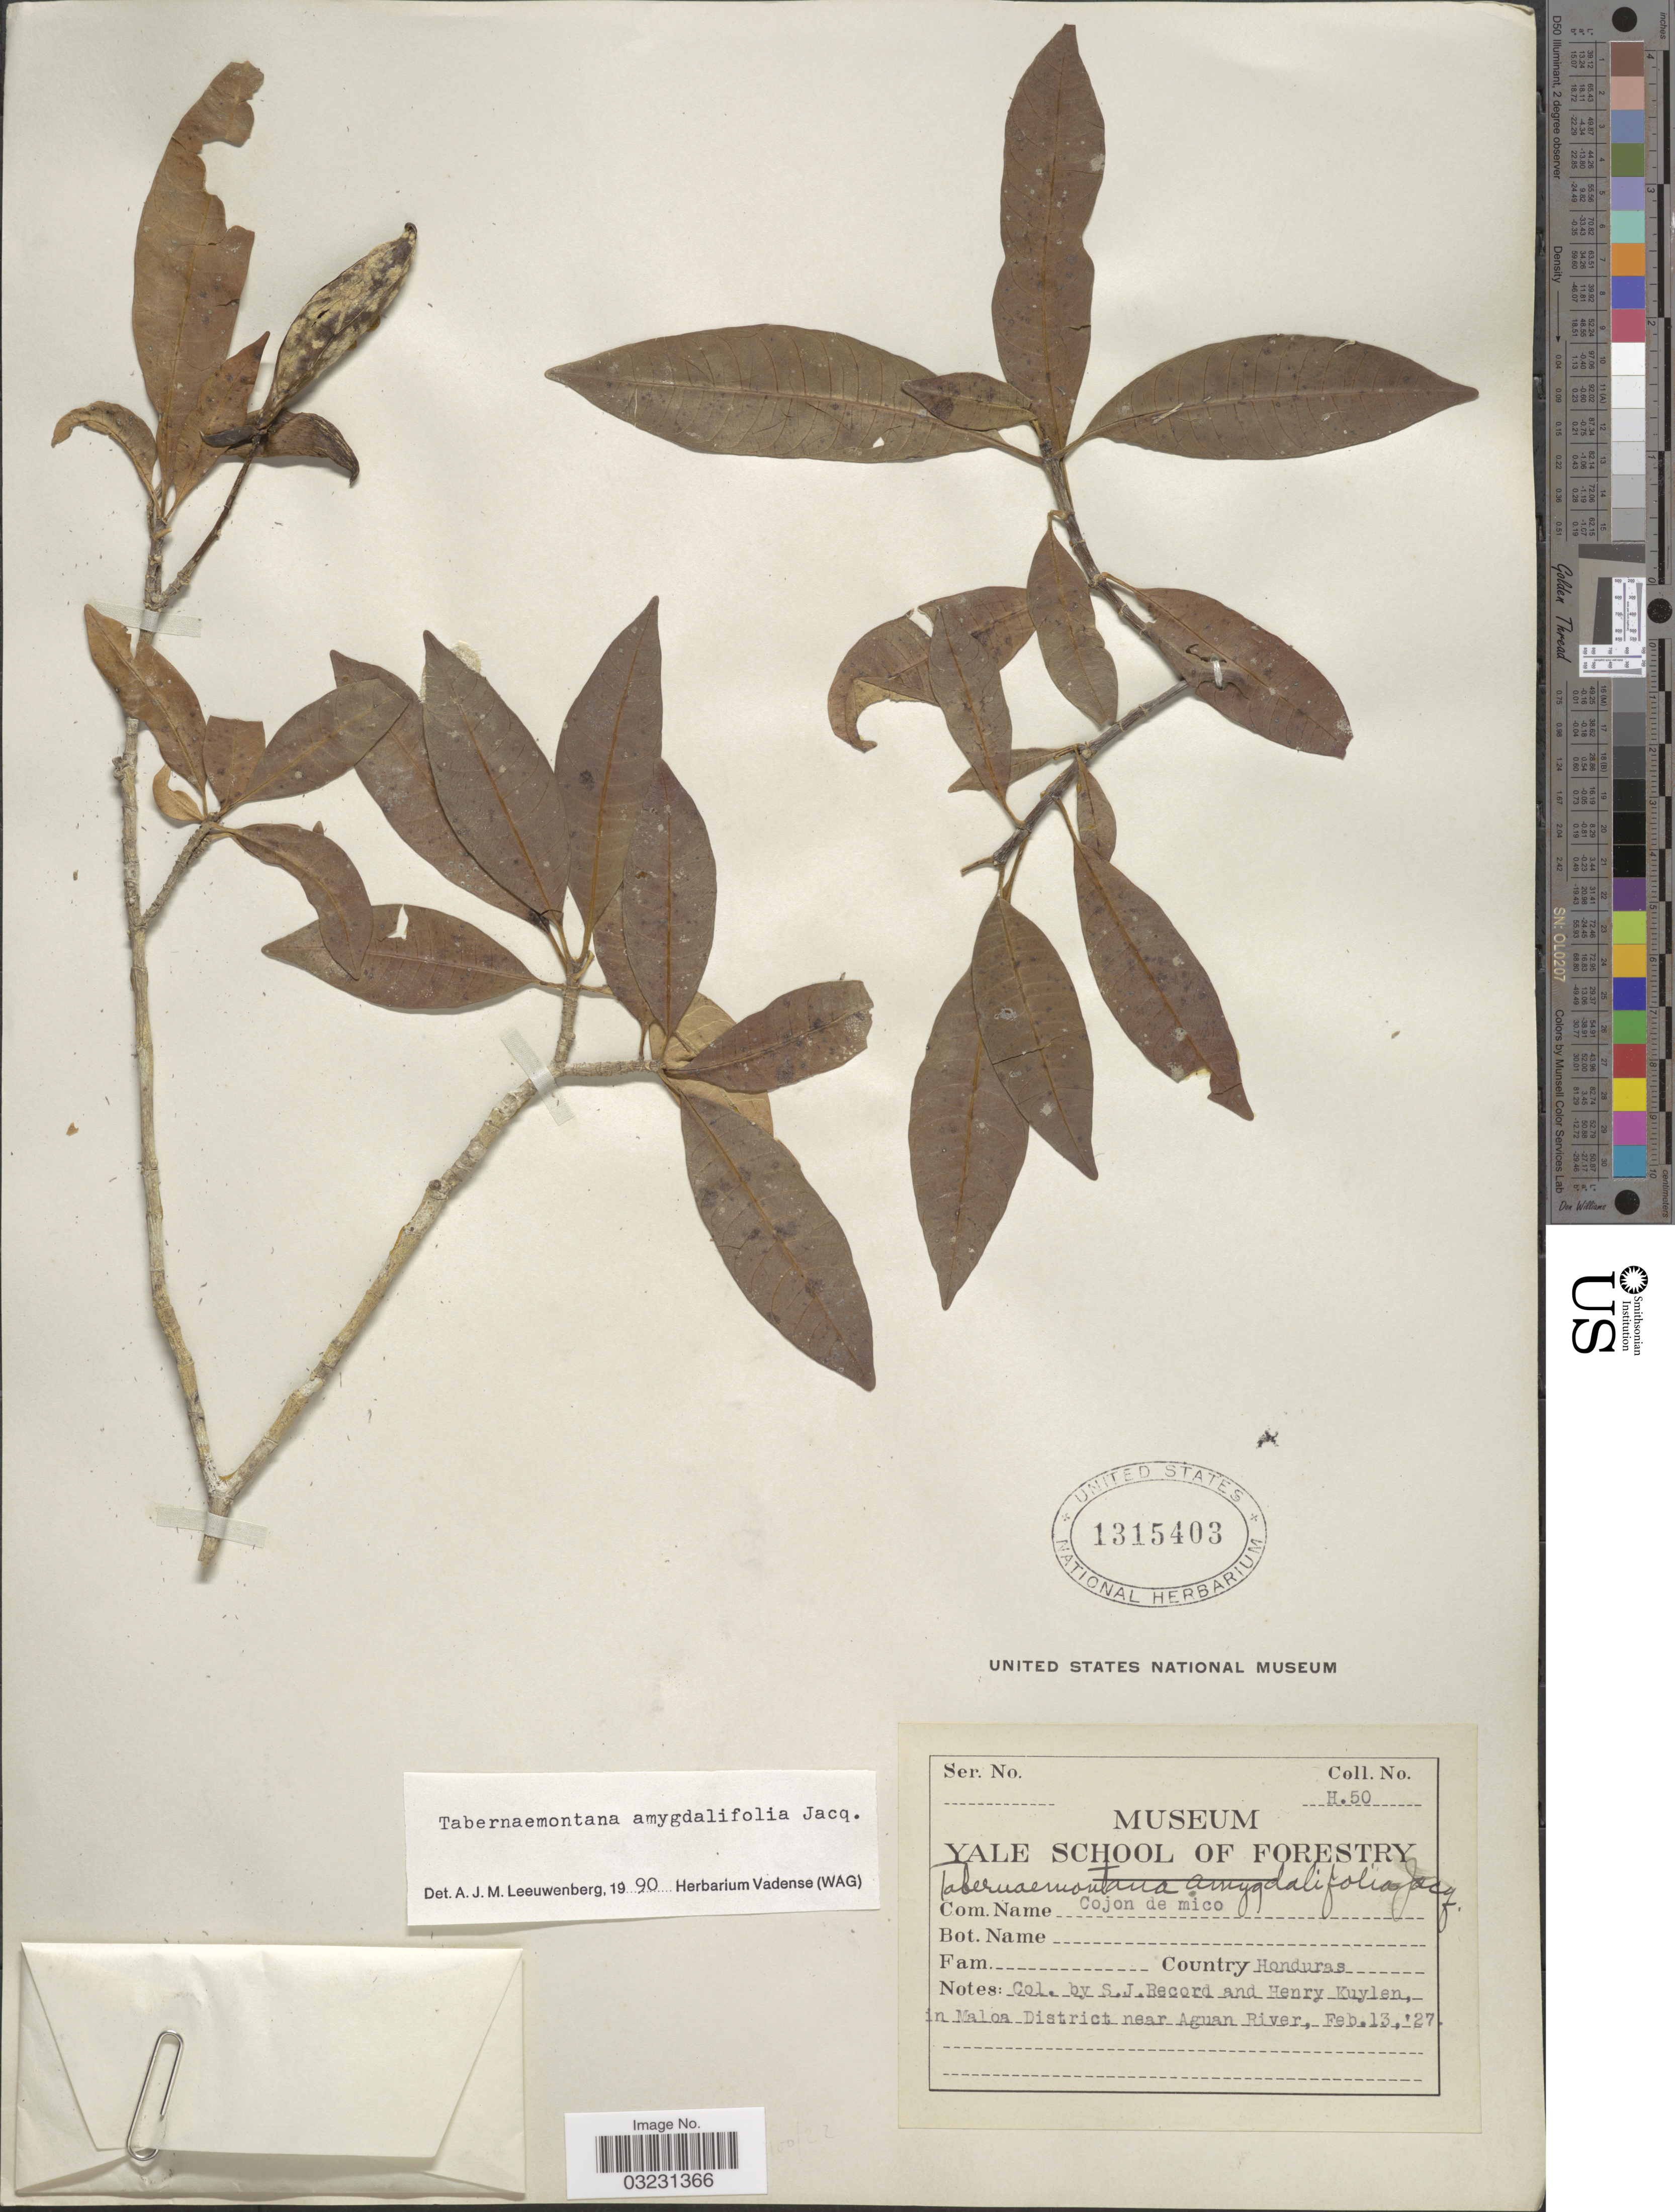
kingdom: Plantae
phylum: Tracheophyta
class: Magnoliopsida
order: Gentianales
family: Apocynaceae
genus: Tabernaemontana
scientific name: Tabernaemontana amygdalifolia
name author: Jacq.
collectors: S. J. Record & H. Kuylen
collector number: H50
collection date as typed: Transcribed d/m/y: 13/2/27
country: Honduras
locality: In Maloa District and Aguan River.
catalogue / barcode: US 1315403